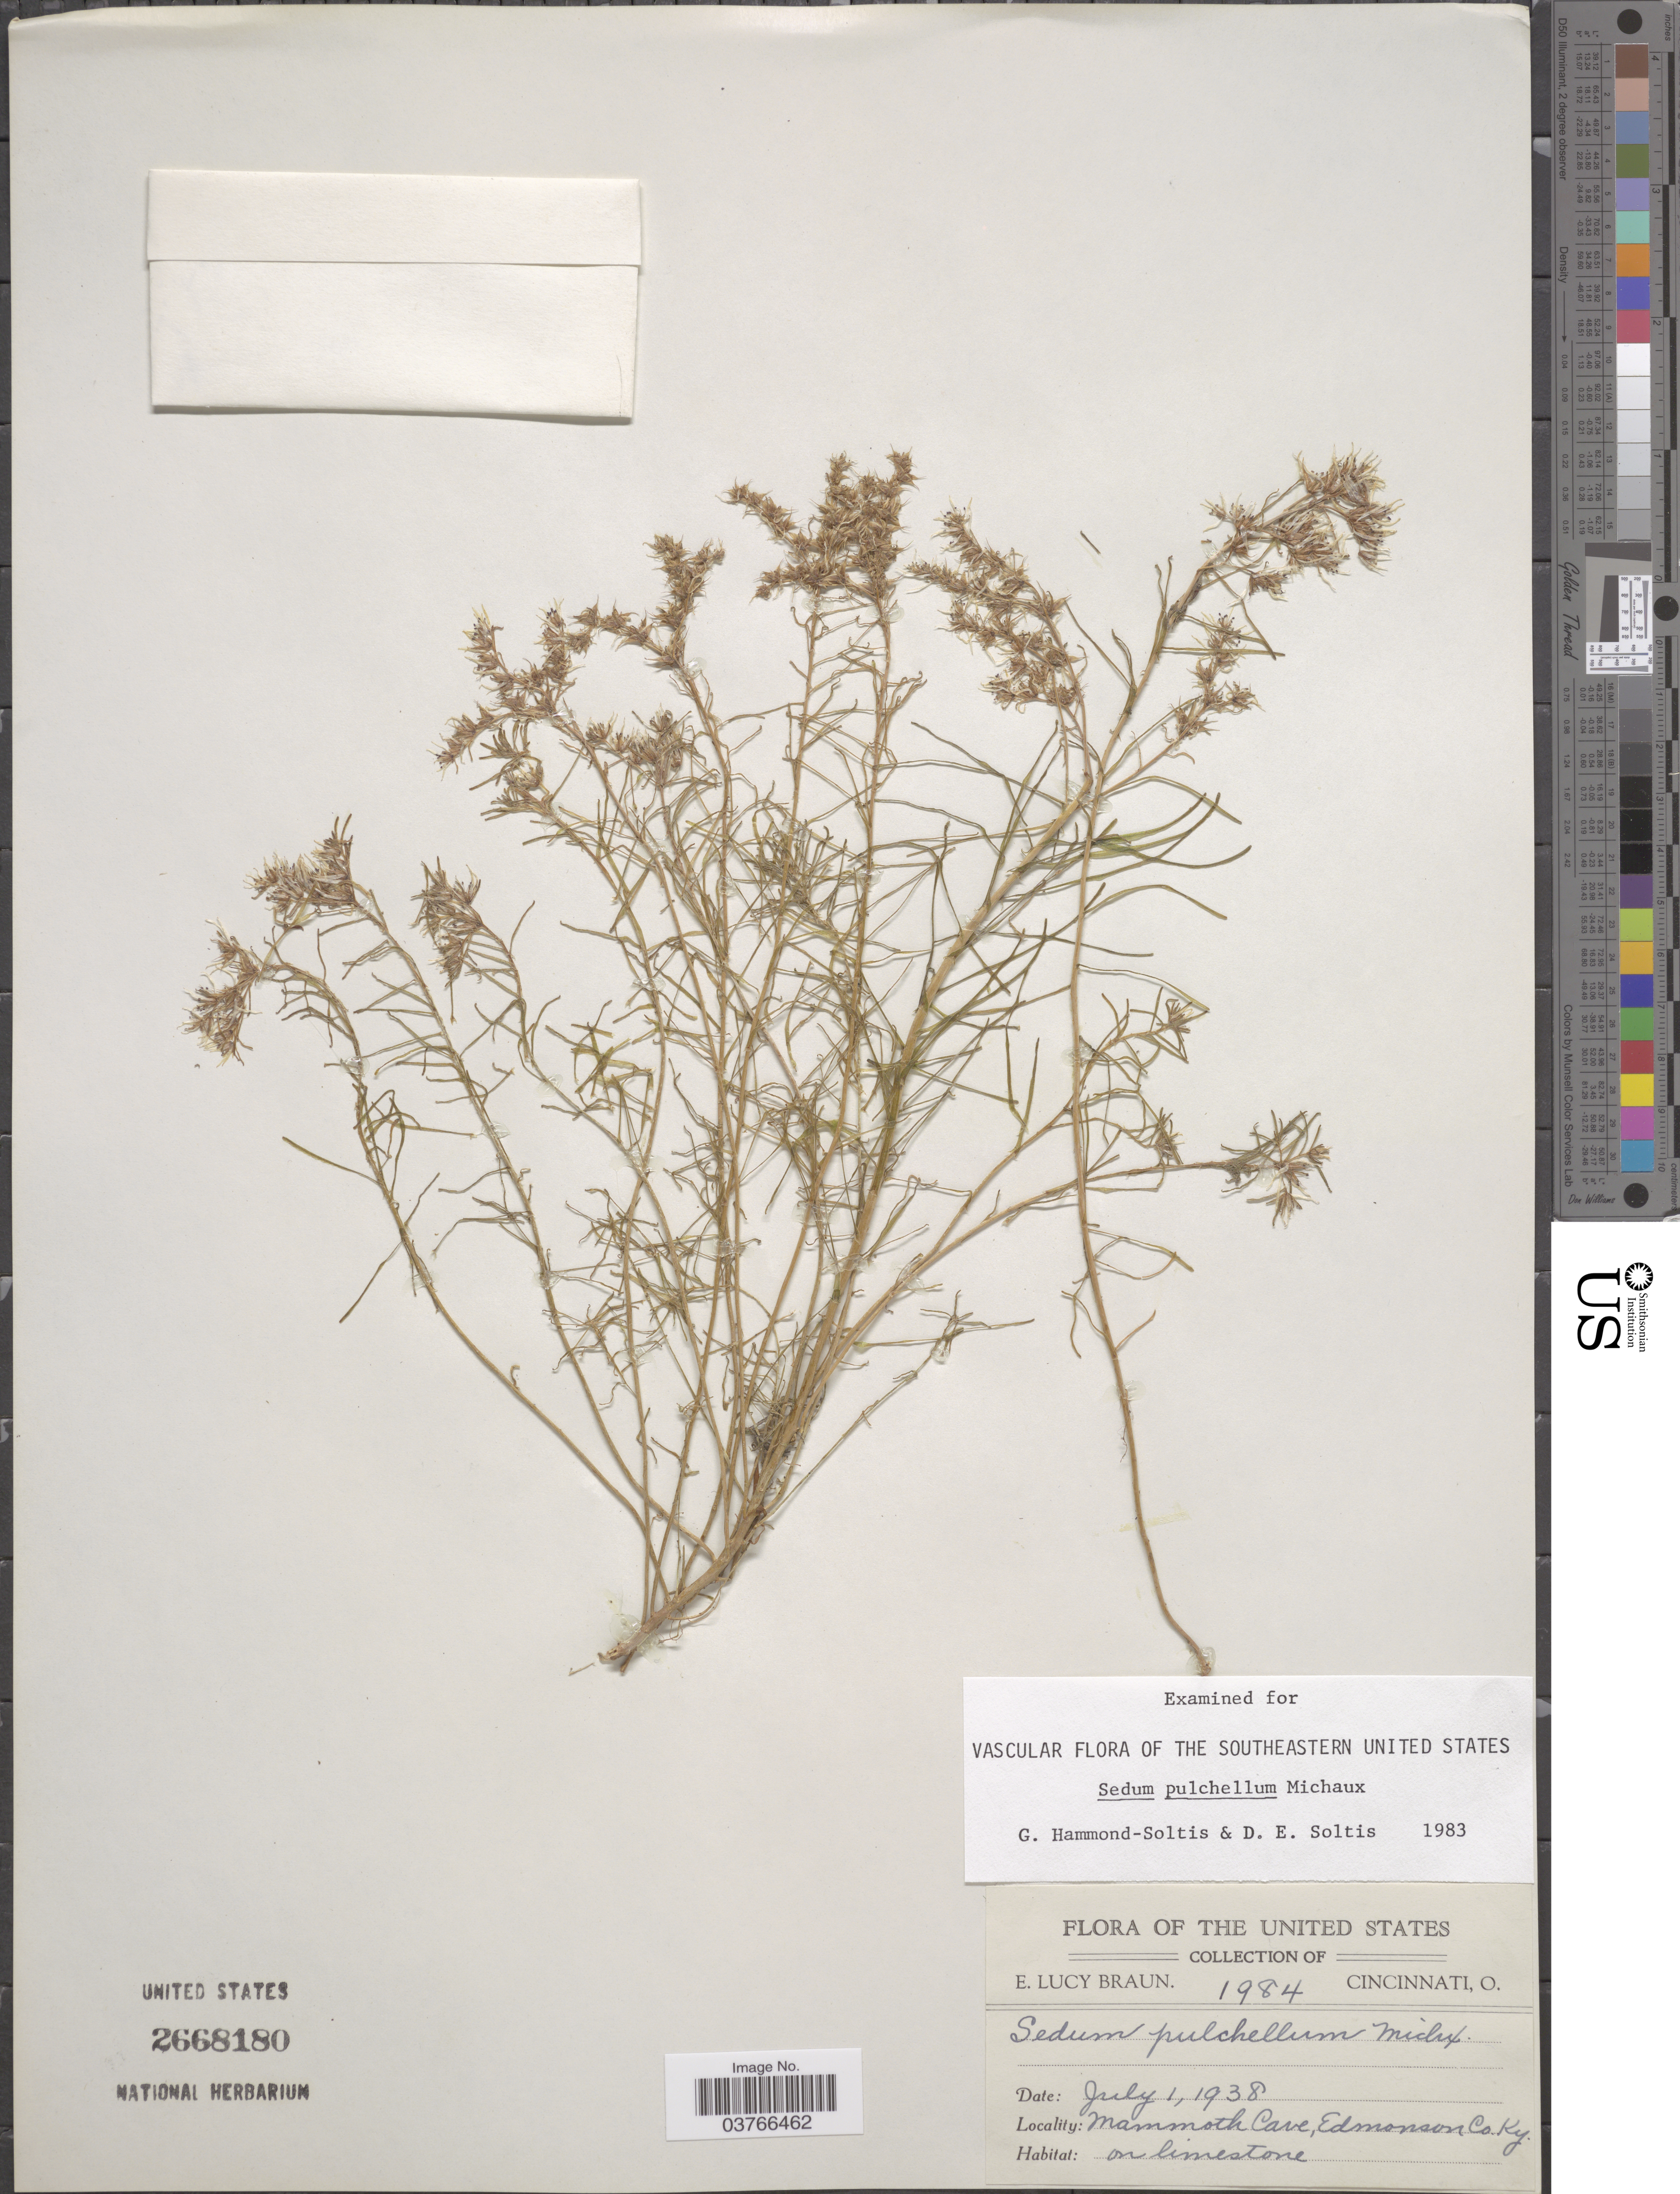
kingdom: Plantae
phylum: Tracheophyta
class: Magnoliopsida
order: Saxifragales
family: Crassulaceae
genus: Sedum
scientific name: Sedum pulchellum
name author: Michx.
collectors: E. L. Braun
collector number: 1984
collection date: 1938-07-01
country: United States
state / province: Kentucky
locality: Mammoth Cave, Edmonson Co.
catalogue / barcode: US 2668180